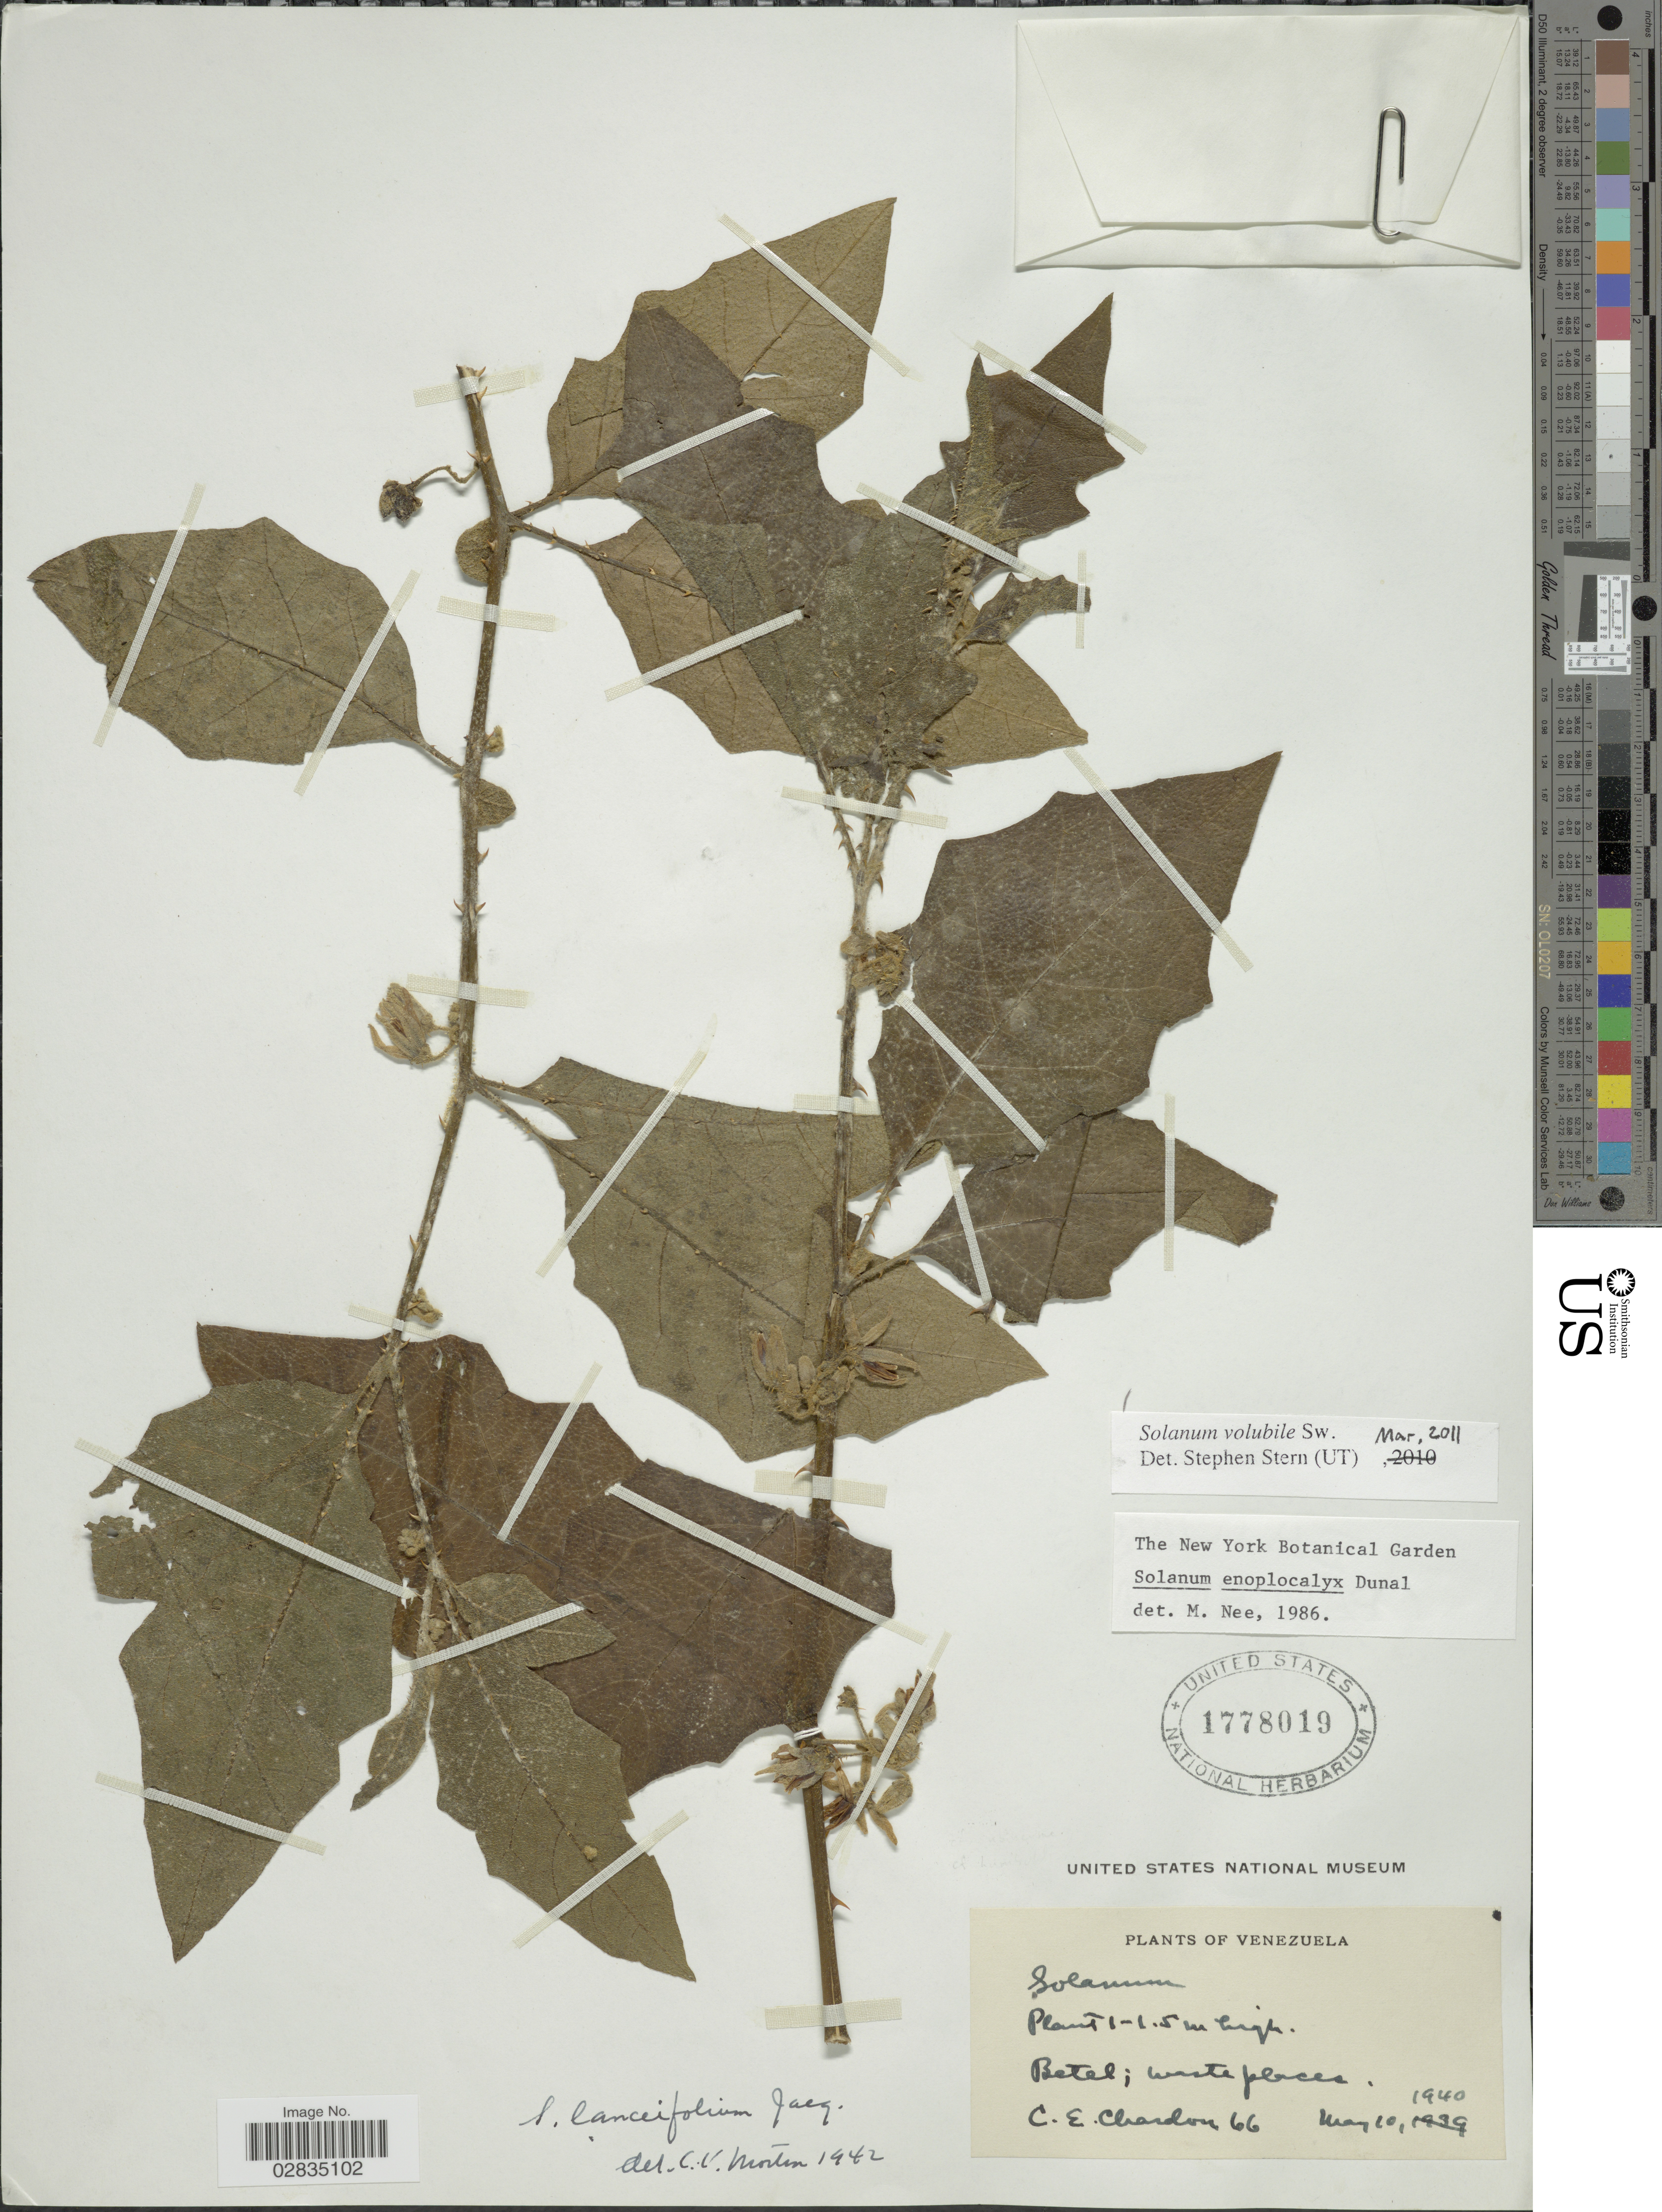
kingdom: Plantae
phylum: Tracheophyta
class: Magnoliopsida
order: Solanales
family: Solanaceae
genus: Solanum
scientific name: Solanum volubile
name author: Sw.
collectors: C. E. Chardón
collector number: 66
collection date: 1940-05-10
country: Venezuela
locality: Betel.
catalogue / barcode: US 1778019